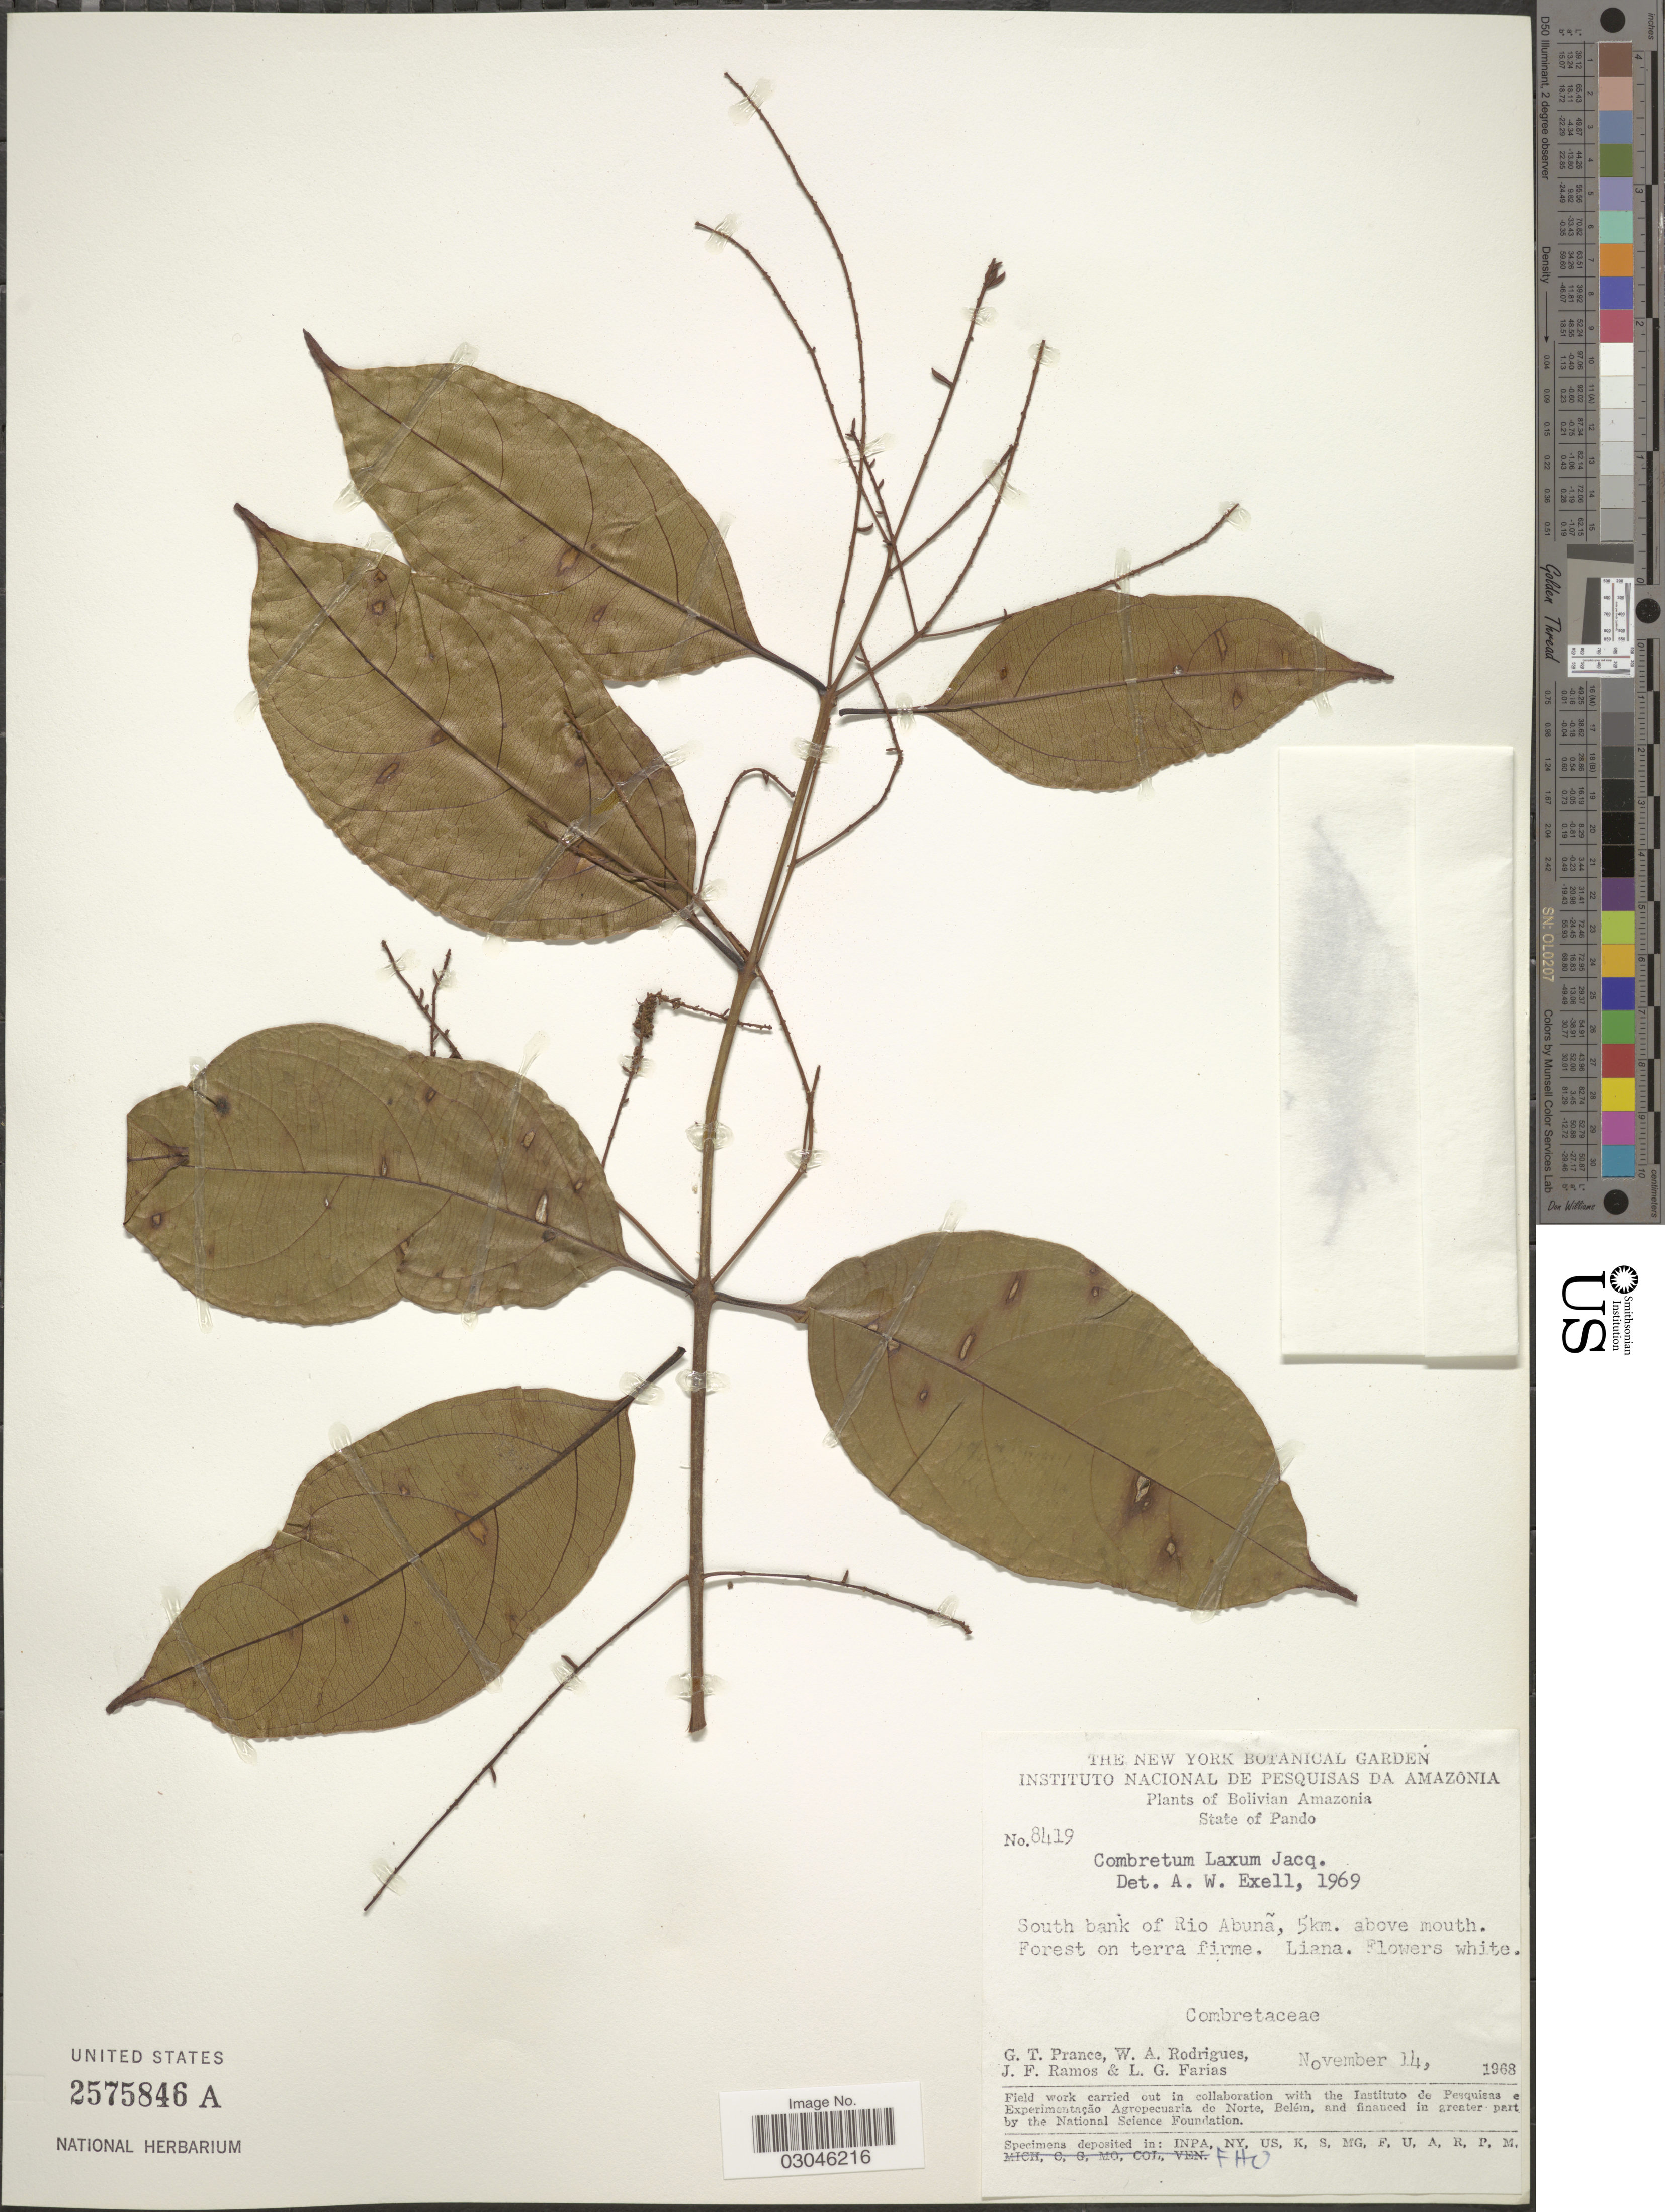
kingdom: Plantae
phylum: Tracheophyta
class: Magnoliopsida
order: Myrtales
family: Combretaceae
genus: Combretum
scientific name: Combretum laxum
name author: Jacq.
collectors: G. T. Prance, W. A. Rodrigues, J. F. Ramos & L. G. Farias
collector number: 8419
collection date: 1968-11-14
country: Bolivia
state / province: Pando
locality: Bolivian Amazonia. South bank of Rio Abuña, 5km. above mouth.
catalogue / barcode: US 2575846A